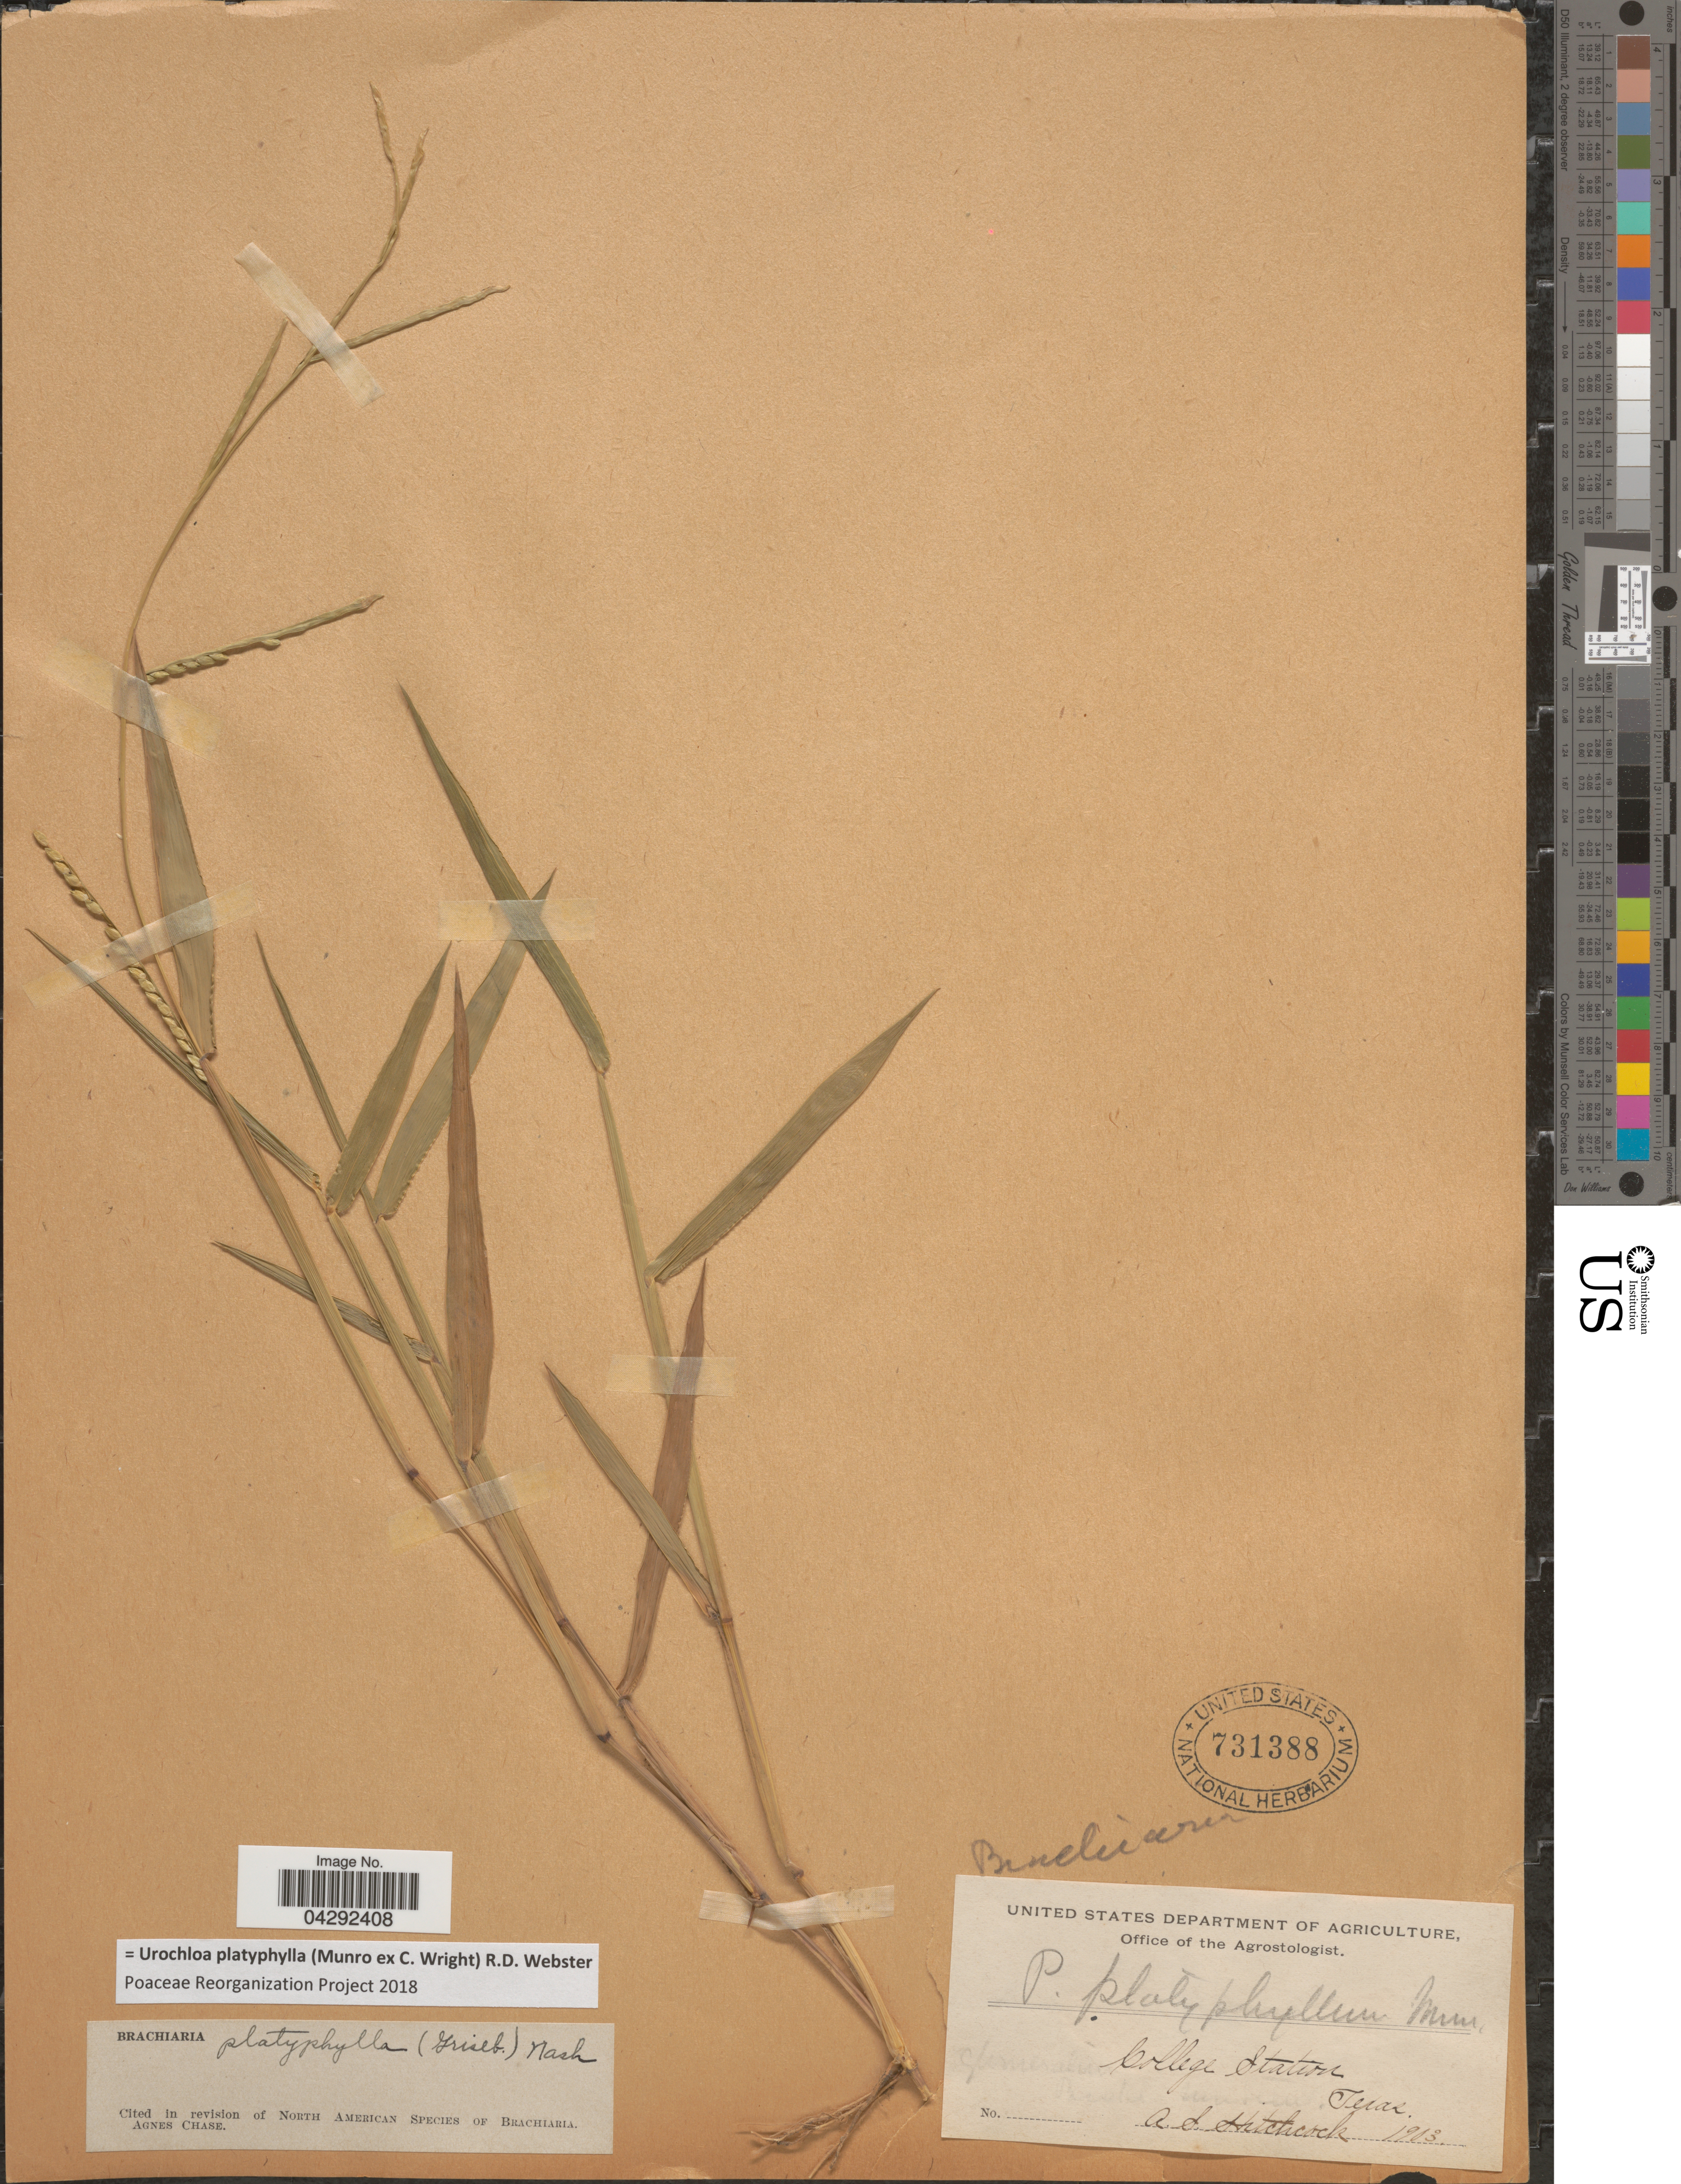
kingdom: Plantae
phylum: Tracheophyta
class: Liliopsida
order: Poales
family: Poaceae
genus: Urochloa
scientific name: Urochloa platyphylla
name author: (Munro ex C. Wright) R.D. Webster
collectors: A. S. Hitchcock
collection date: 1903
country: United States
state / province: Texas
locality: College Station.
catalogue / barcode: US 731388